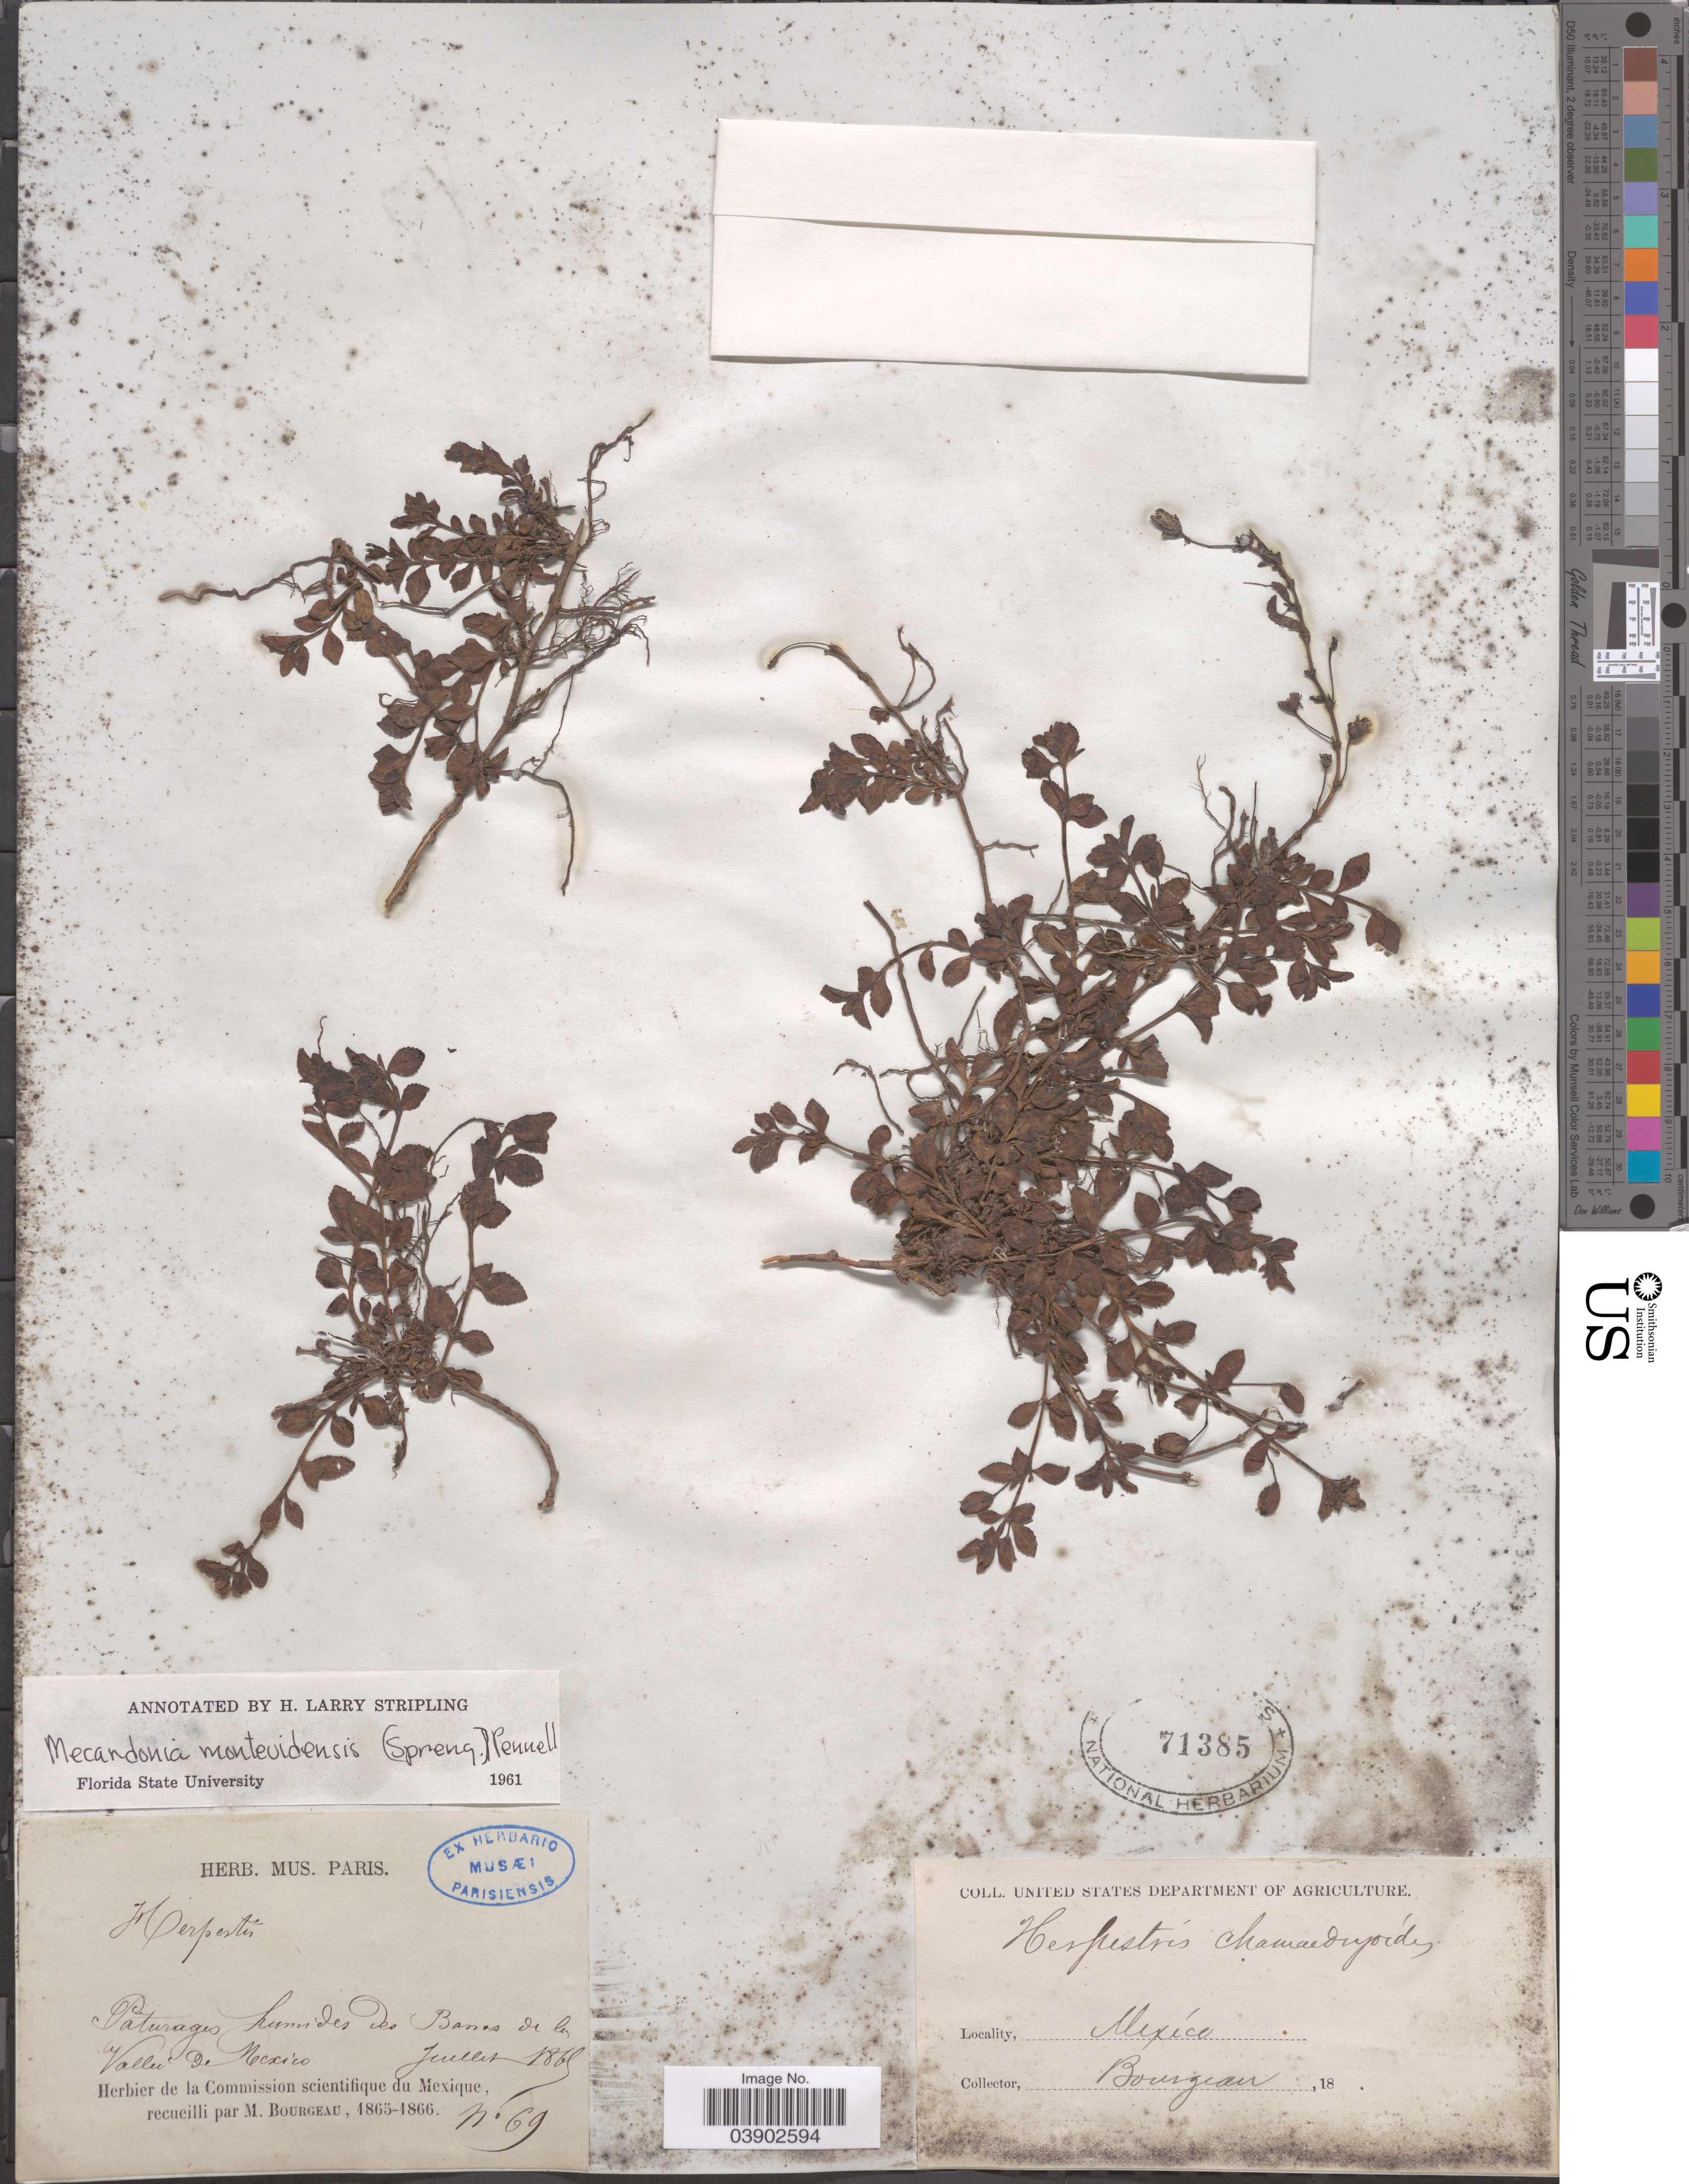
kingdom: Plantae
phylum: Tracheophyta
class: Magnoliopsida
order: Lamiales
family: Plantaginaceae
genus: Mecardonia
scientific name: Mecardonia procumbens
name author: (Mill.) Small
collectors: M. Bourgeau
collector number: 69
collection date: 1865-07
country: Mexico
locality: Paturages humides des Banos de la Valleé de Mexico.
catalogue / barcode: US 71385